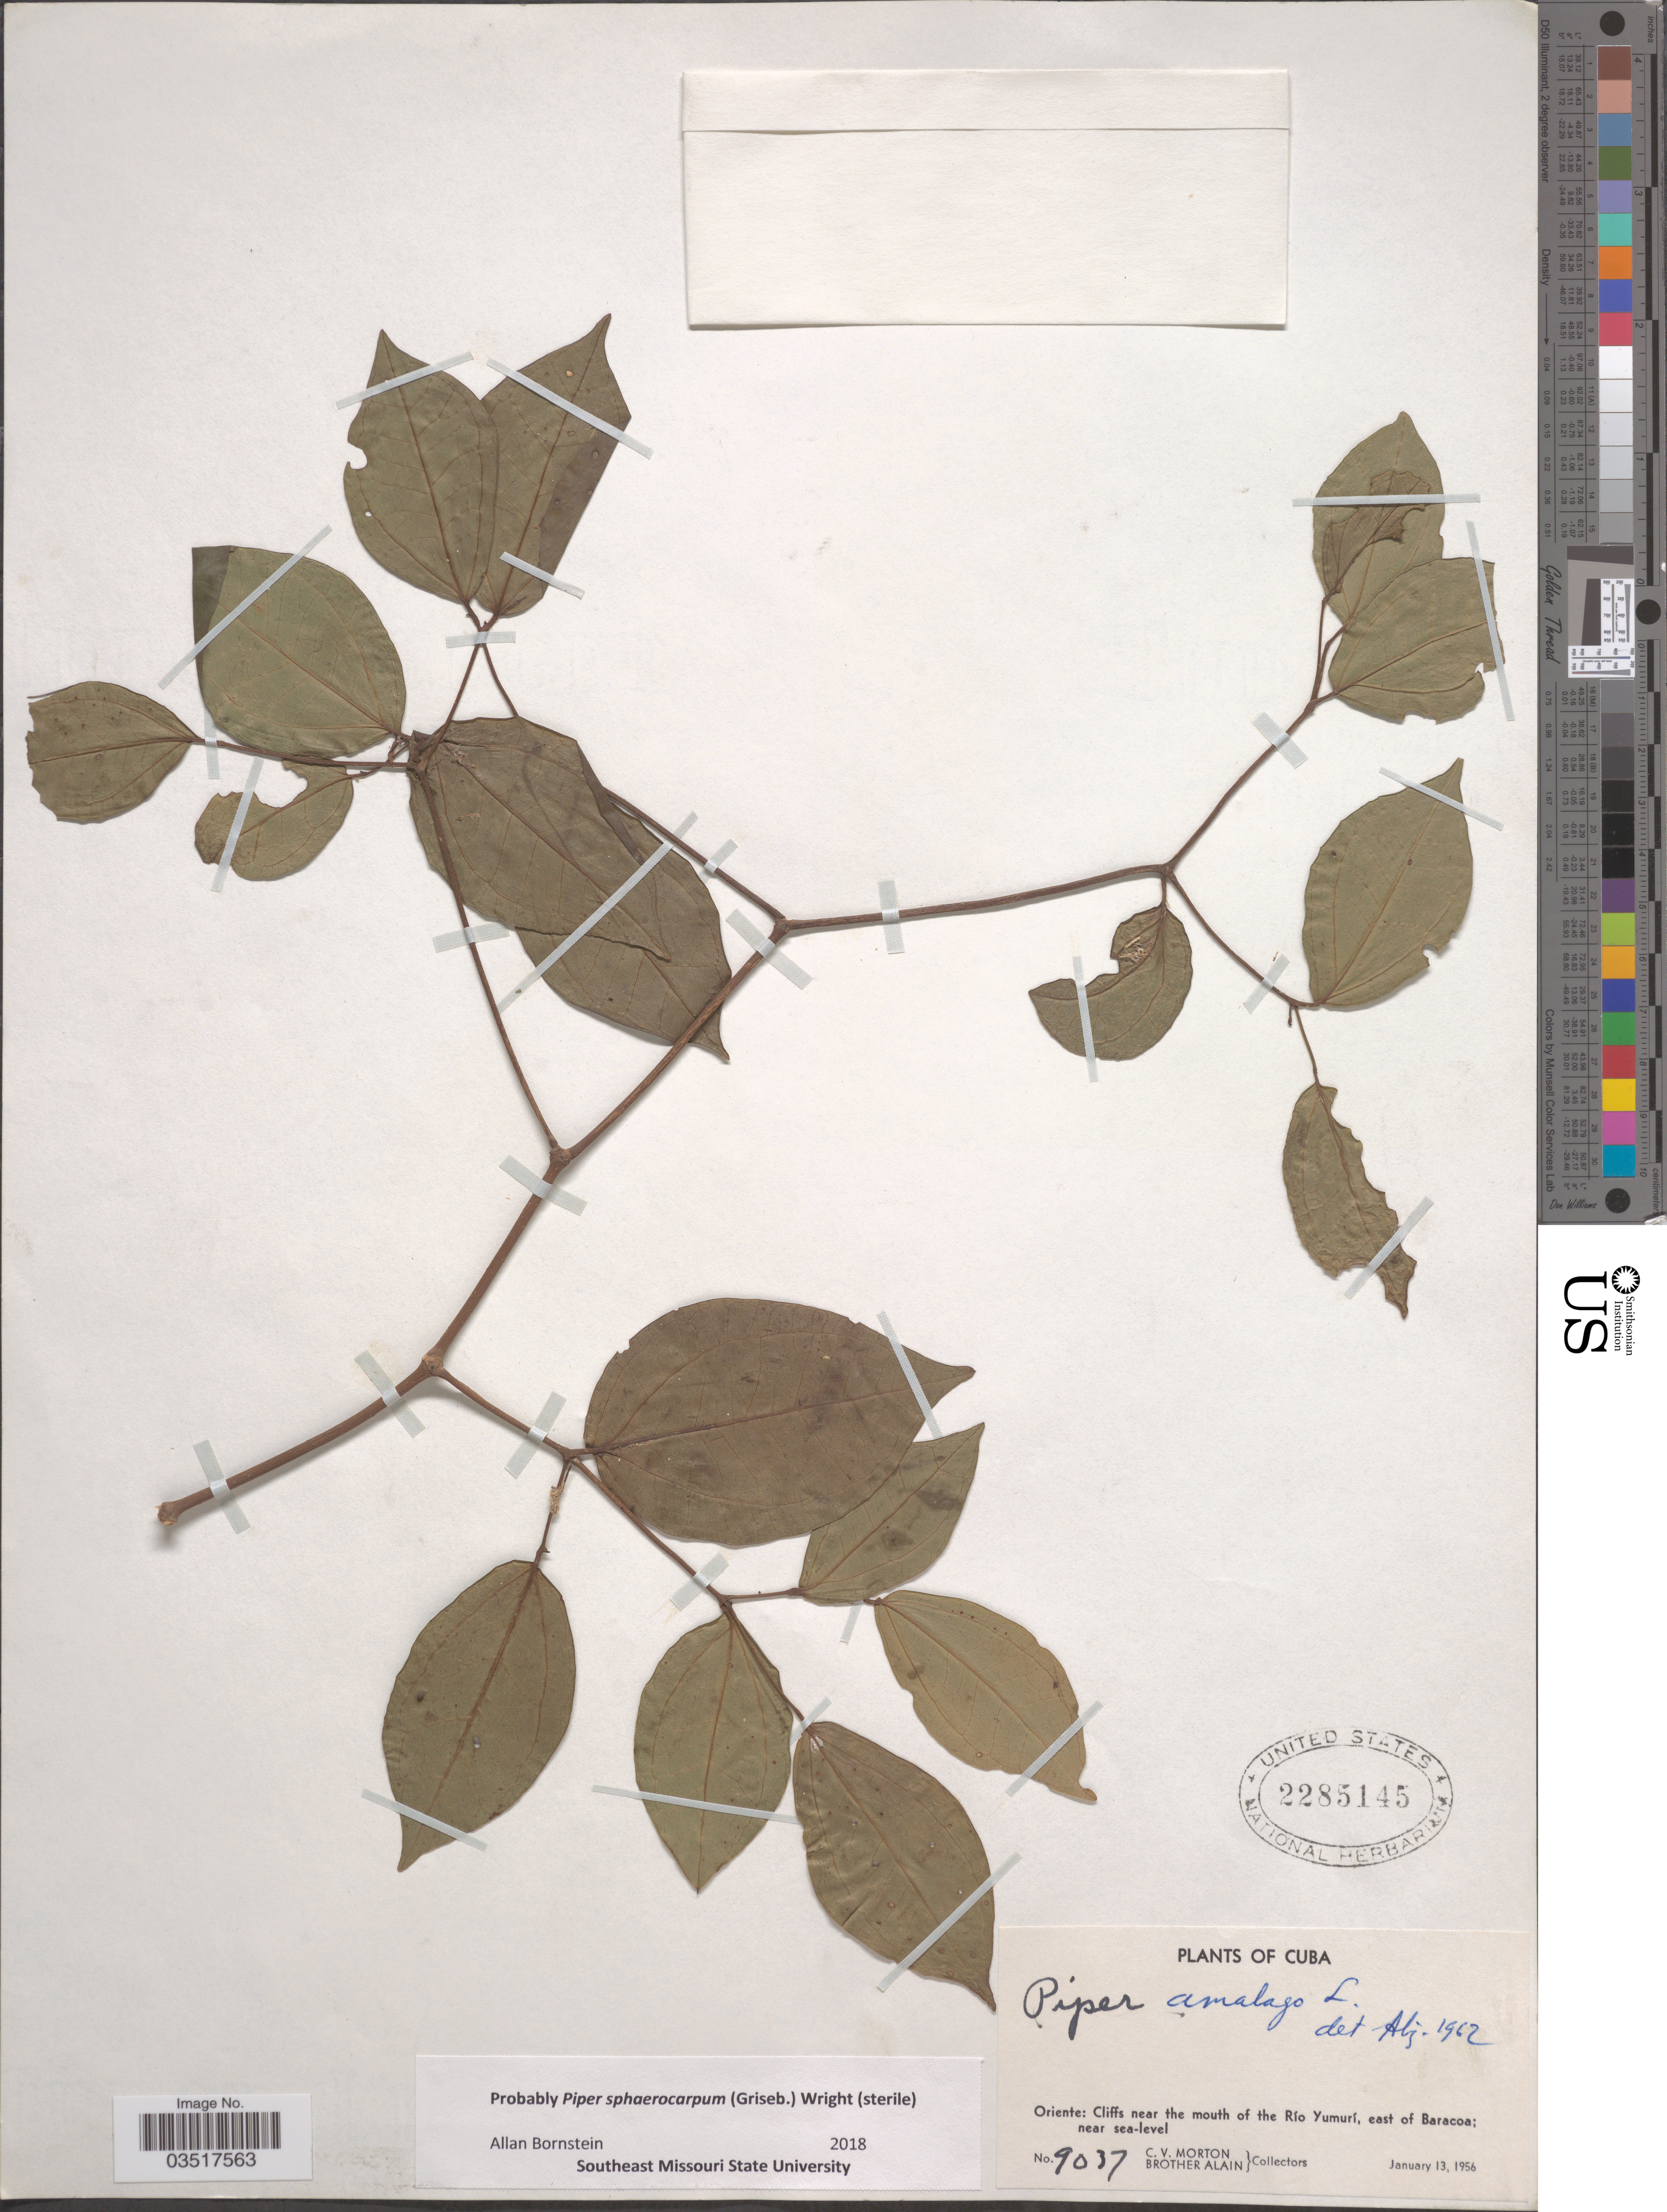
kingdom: Plantae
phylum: Tracheophyta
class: Magnoliopsida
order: Piperales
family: Piperaceae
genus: Piper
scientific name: Piper sphaerocarpum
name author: (Griseb.) C. Wright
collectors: C. V. Morton & Alain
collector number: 9037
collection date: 1956-01-13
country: Cuba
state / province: Oriente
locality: Cliffs near the mouth of the Río Yumurí, east of Baracoa.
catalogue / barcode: US 2285145